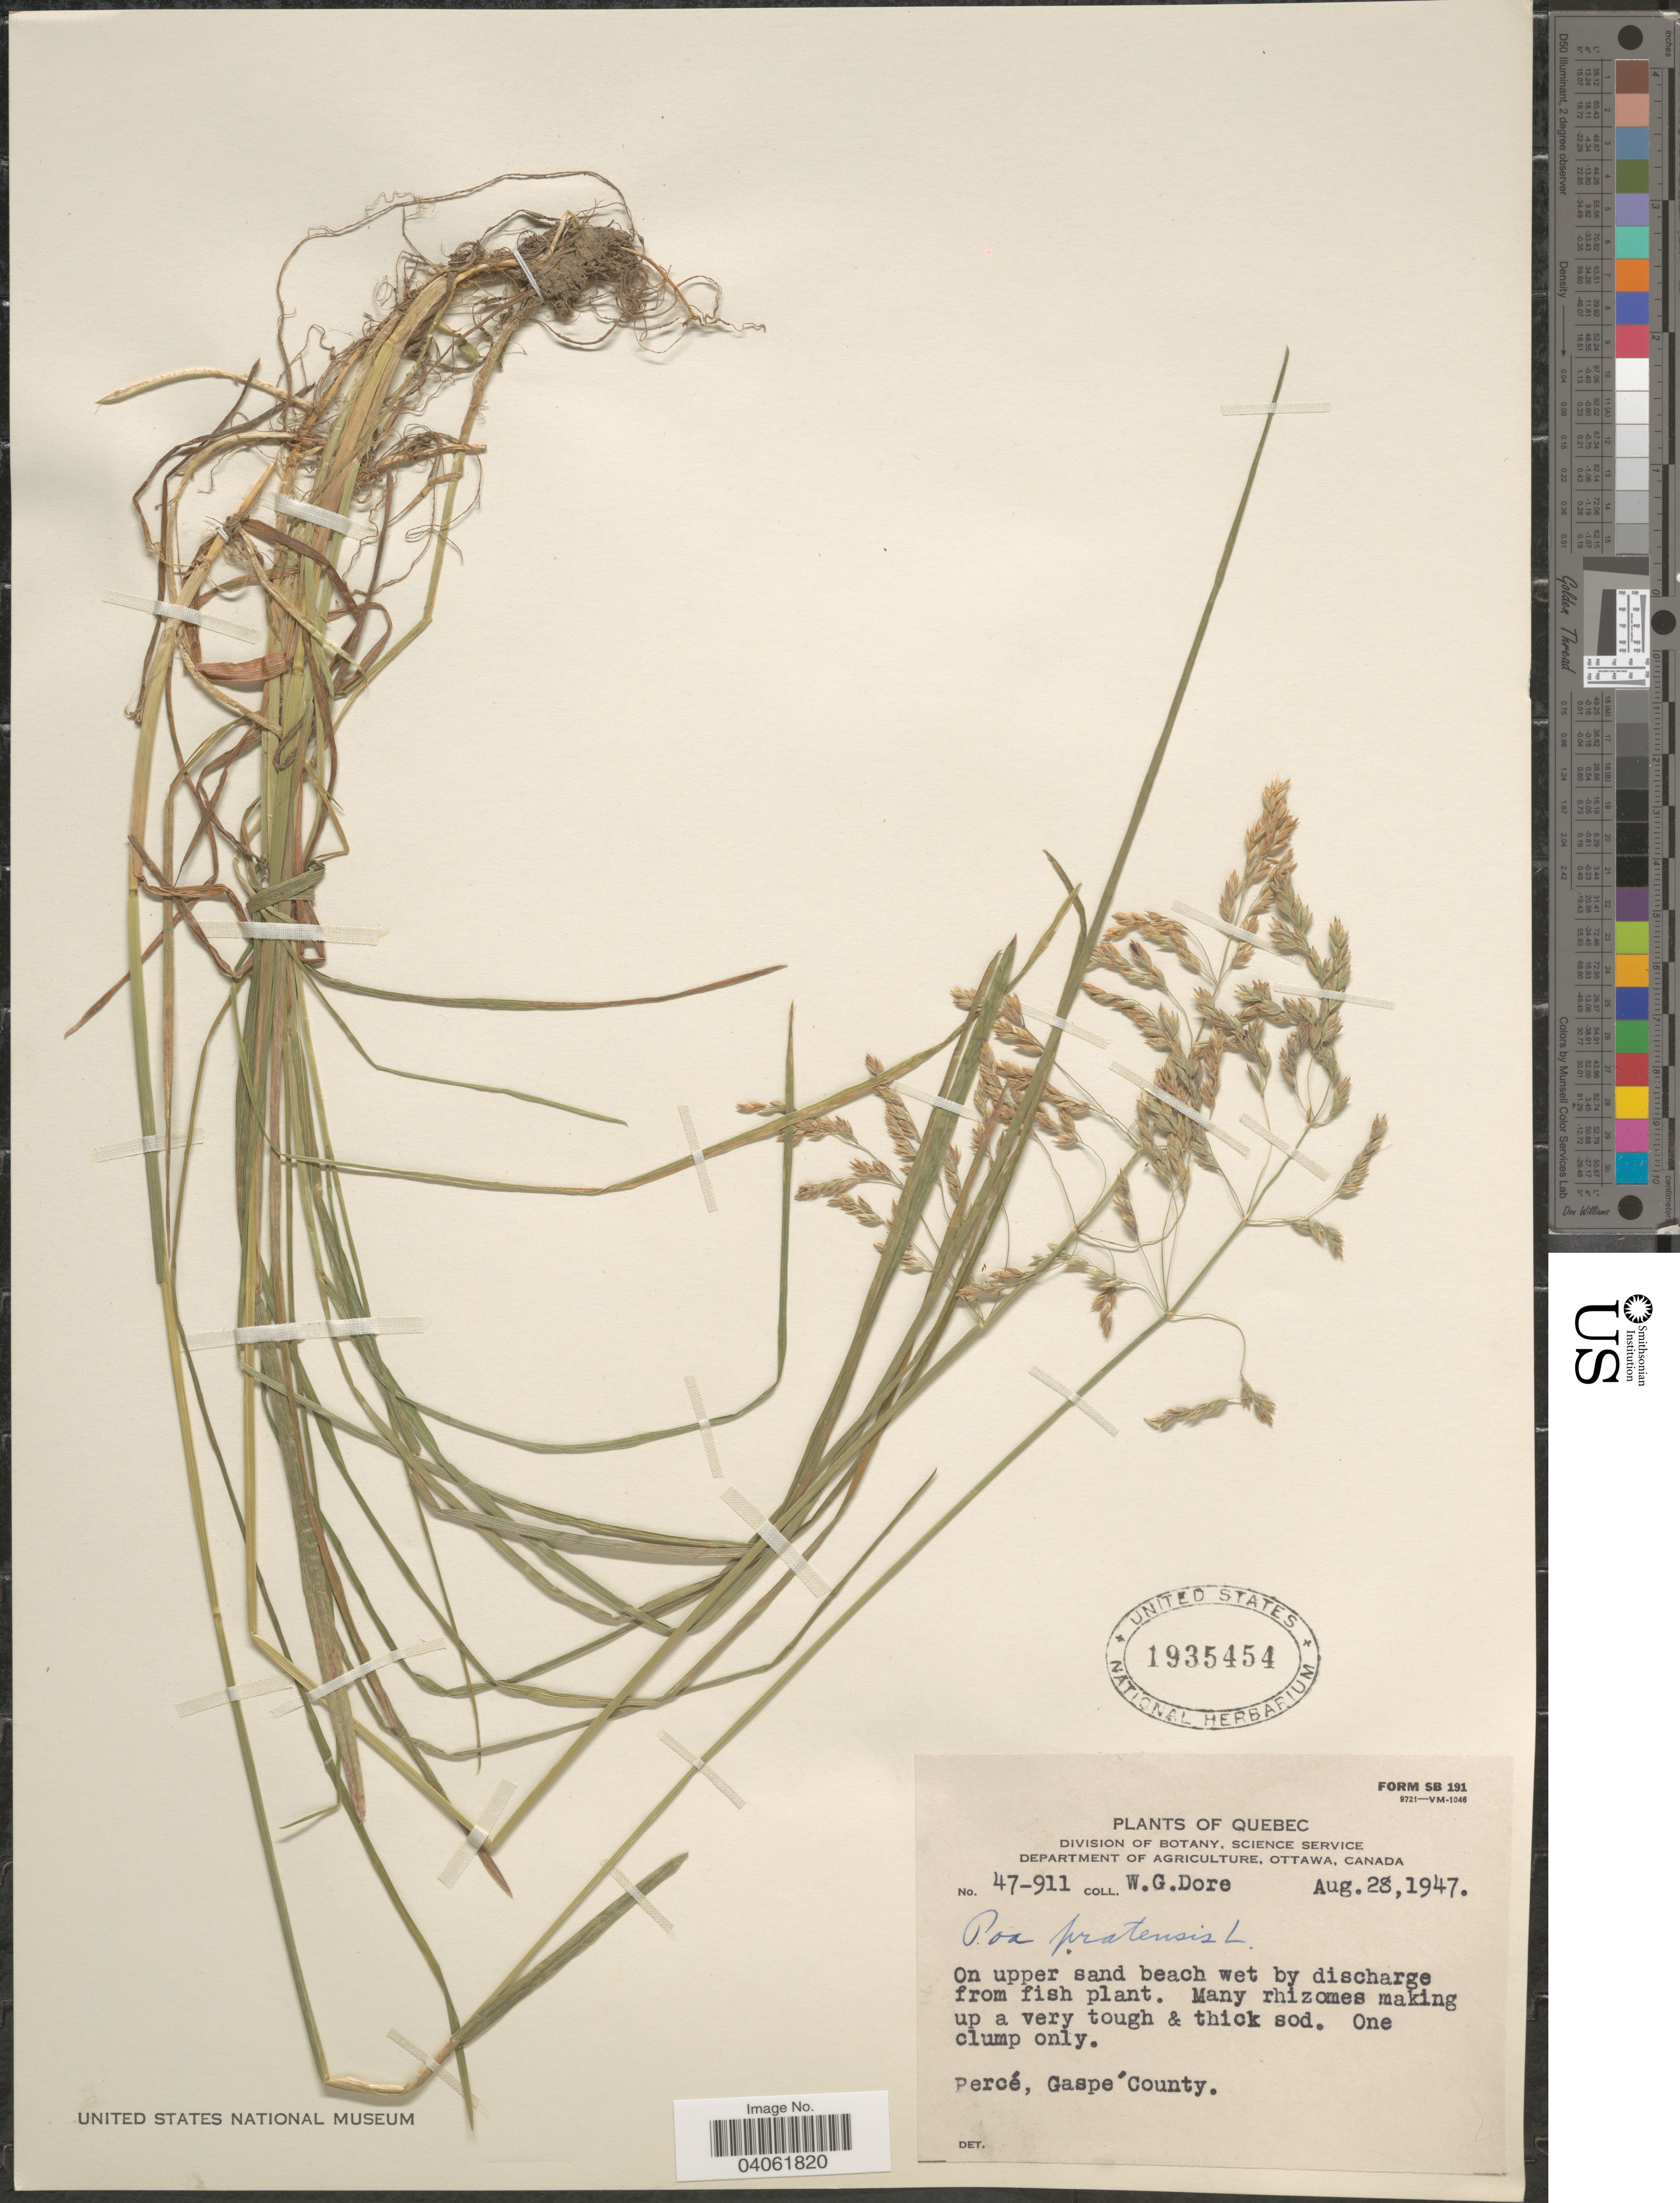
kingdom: Plantae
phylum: Tracheophyta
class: Liliopsida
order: Poales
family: Poaceae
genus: Poa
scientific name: Poa pratensis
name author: L.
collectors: W. Dore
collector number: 47-911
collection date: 1947-08-28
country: Canada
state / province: Quebec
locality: Percé, Gaspé County.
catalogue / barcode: US 1935454